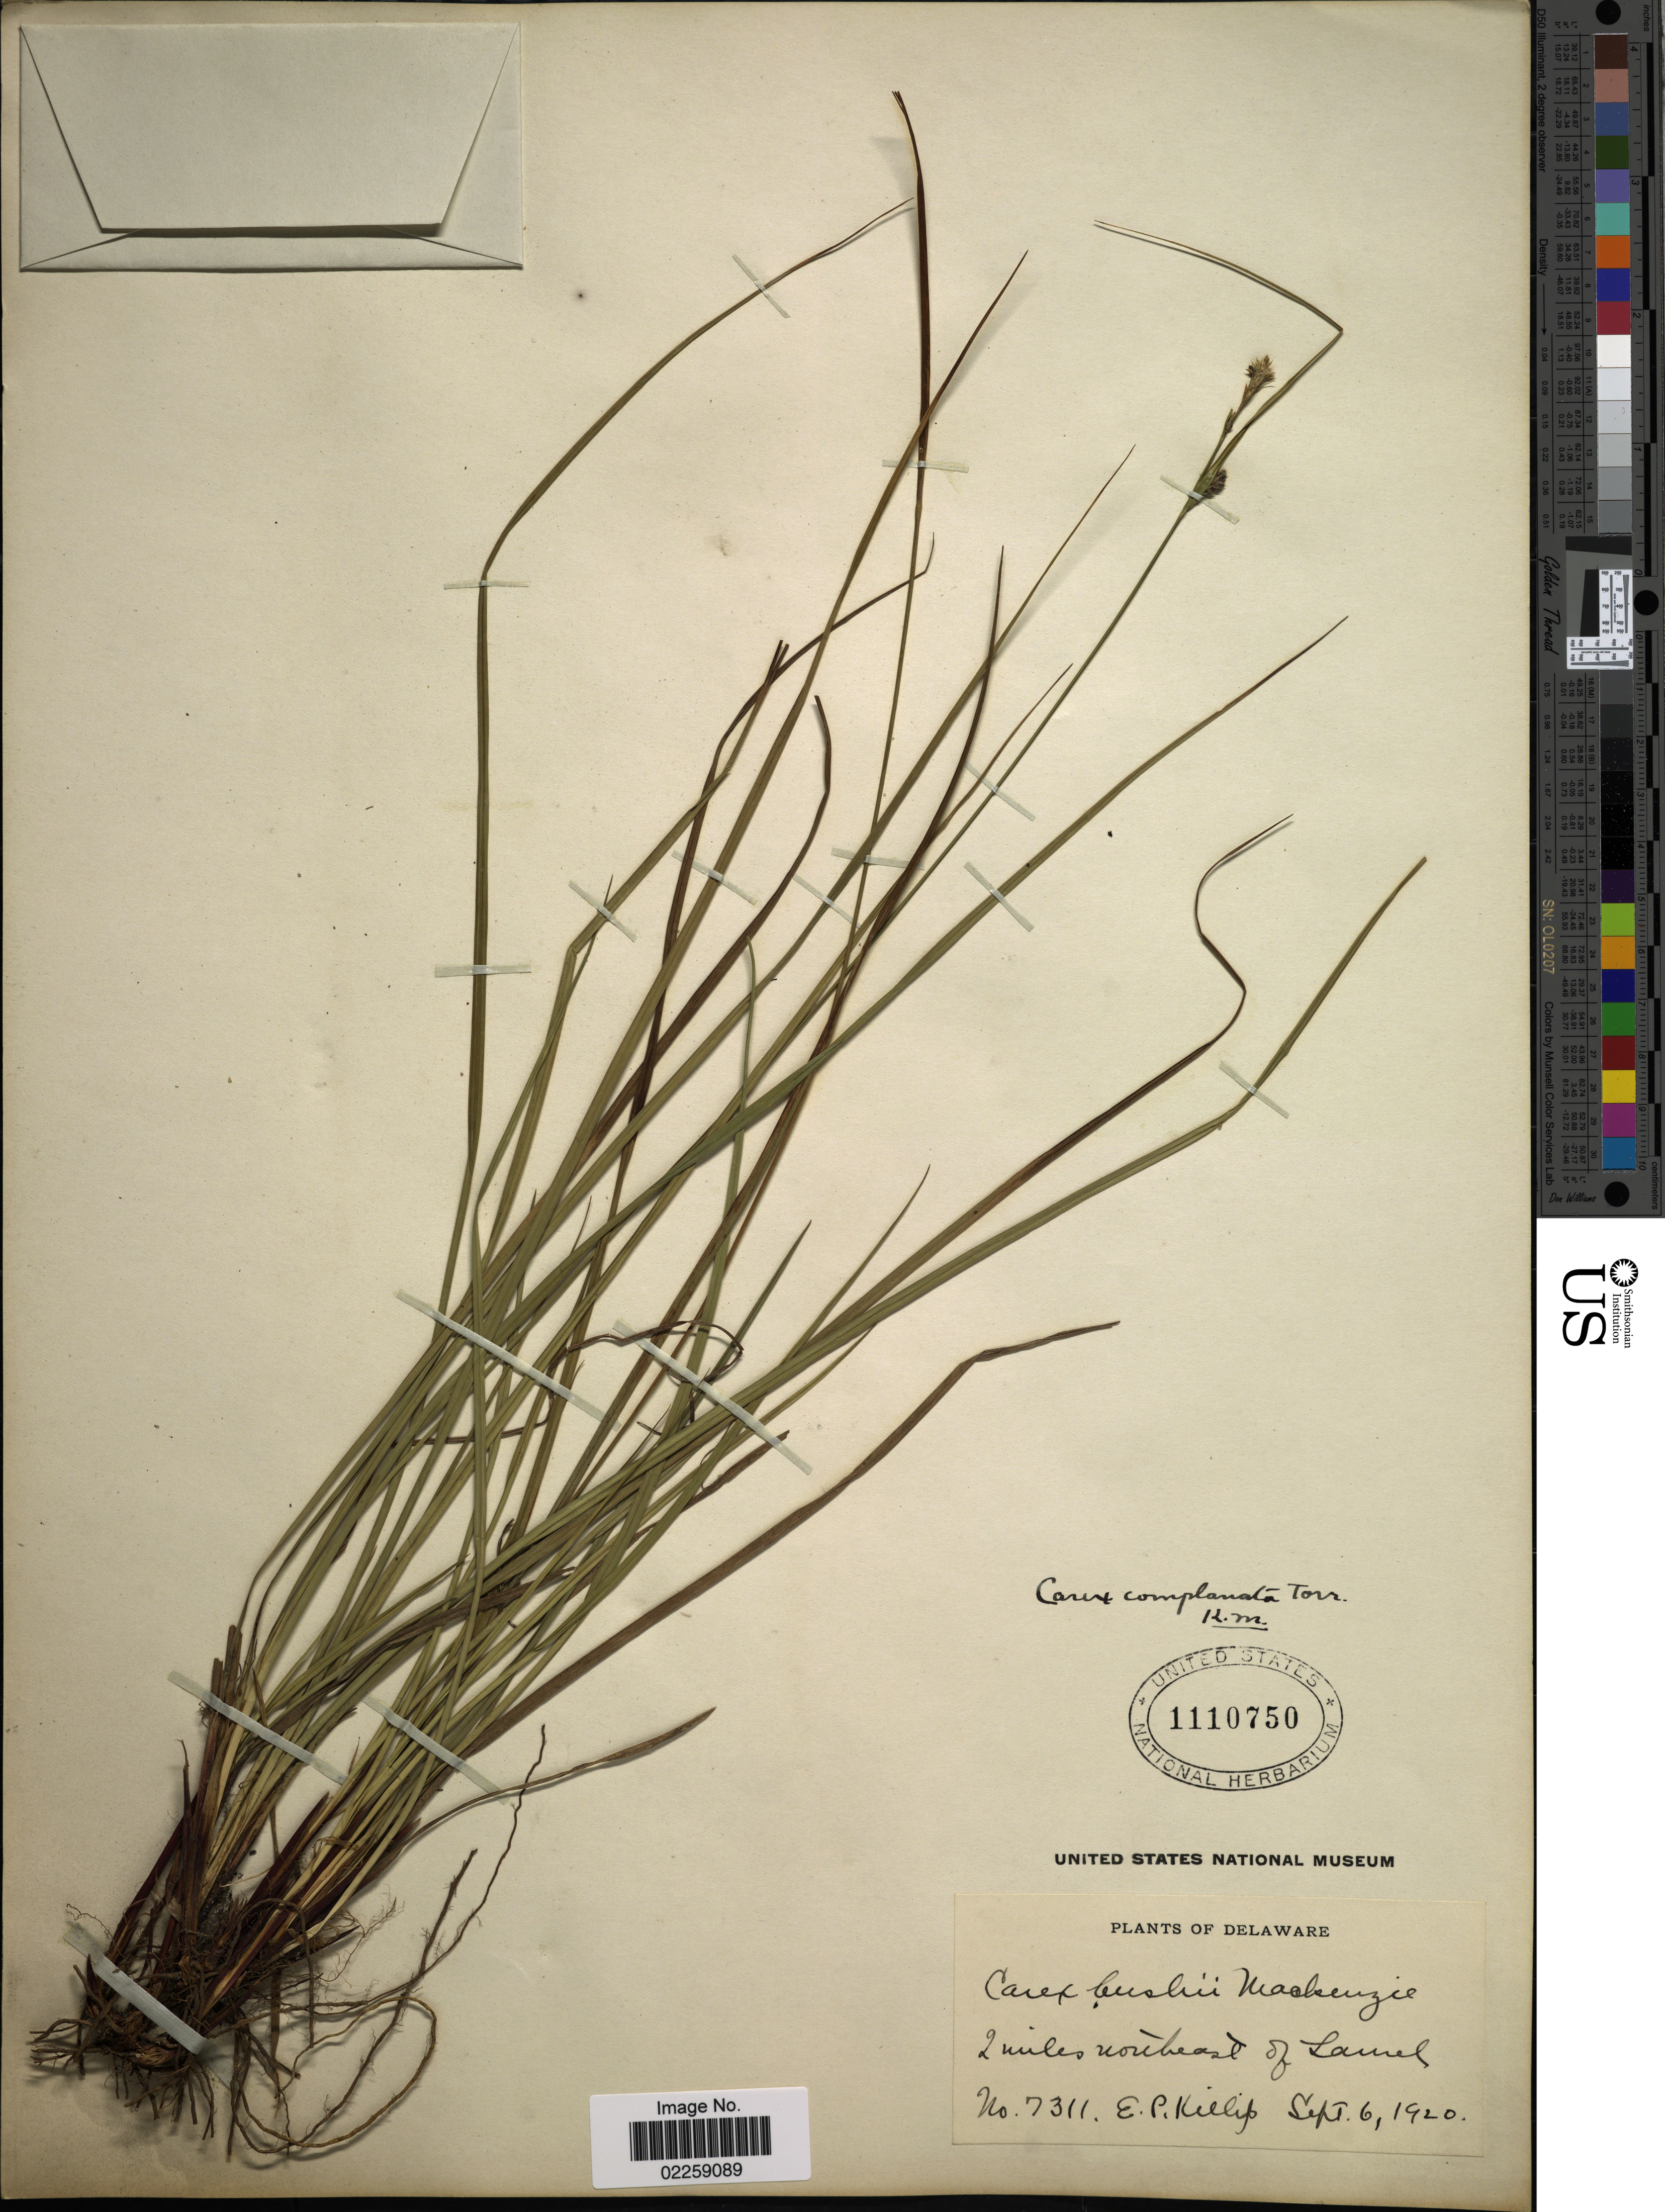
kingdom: Plantae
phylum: Tracheophyta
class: Liliopsida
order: Poales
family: Cyperaceae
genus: Carex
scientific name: Carex complanata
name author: Torr. & Hook.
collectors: E. P. Killip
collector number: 7311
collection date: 1920-09-06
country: United States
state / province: Delaware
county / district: Sussex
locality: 2 miles northeast of Laurel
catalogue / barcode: US 1110750